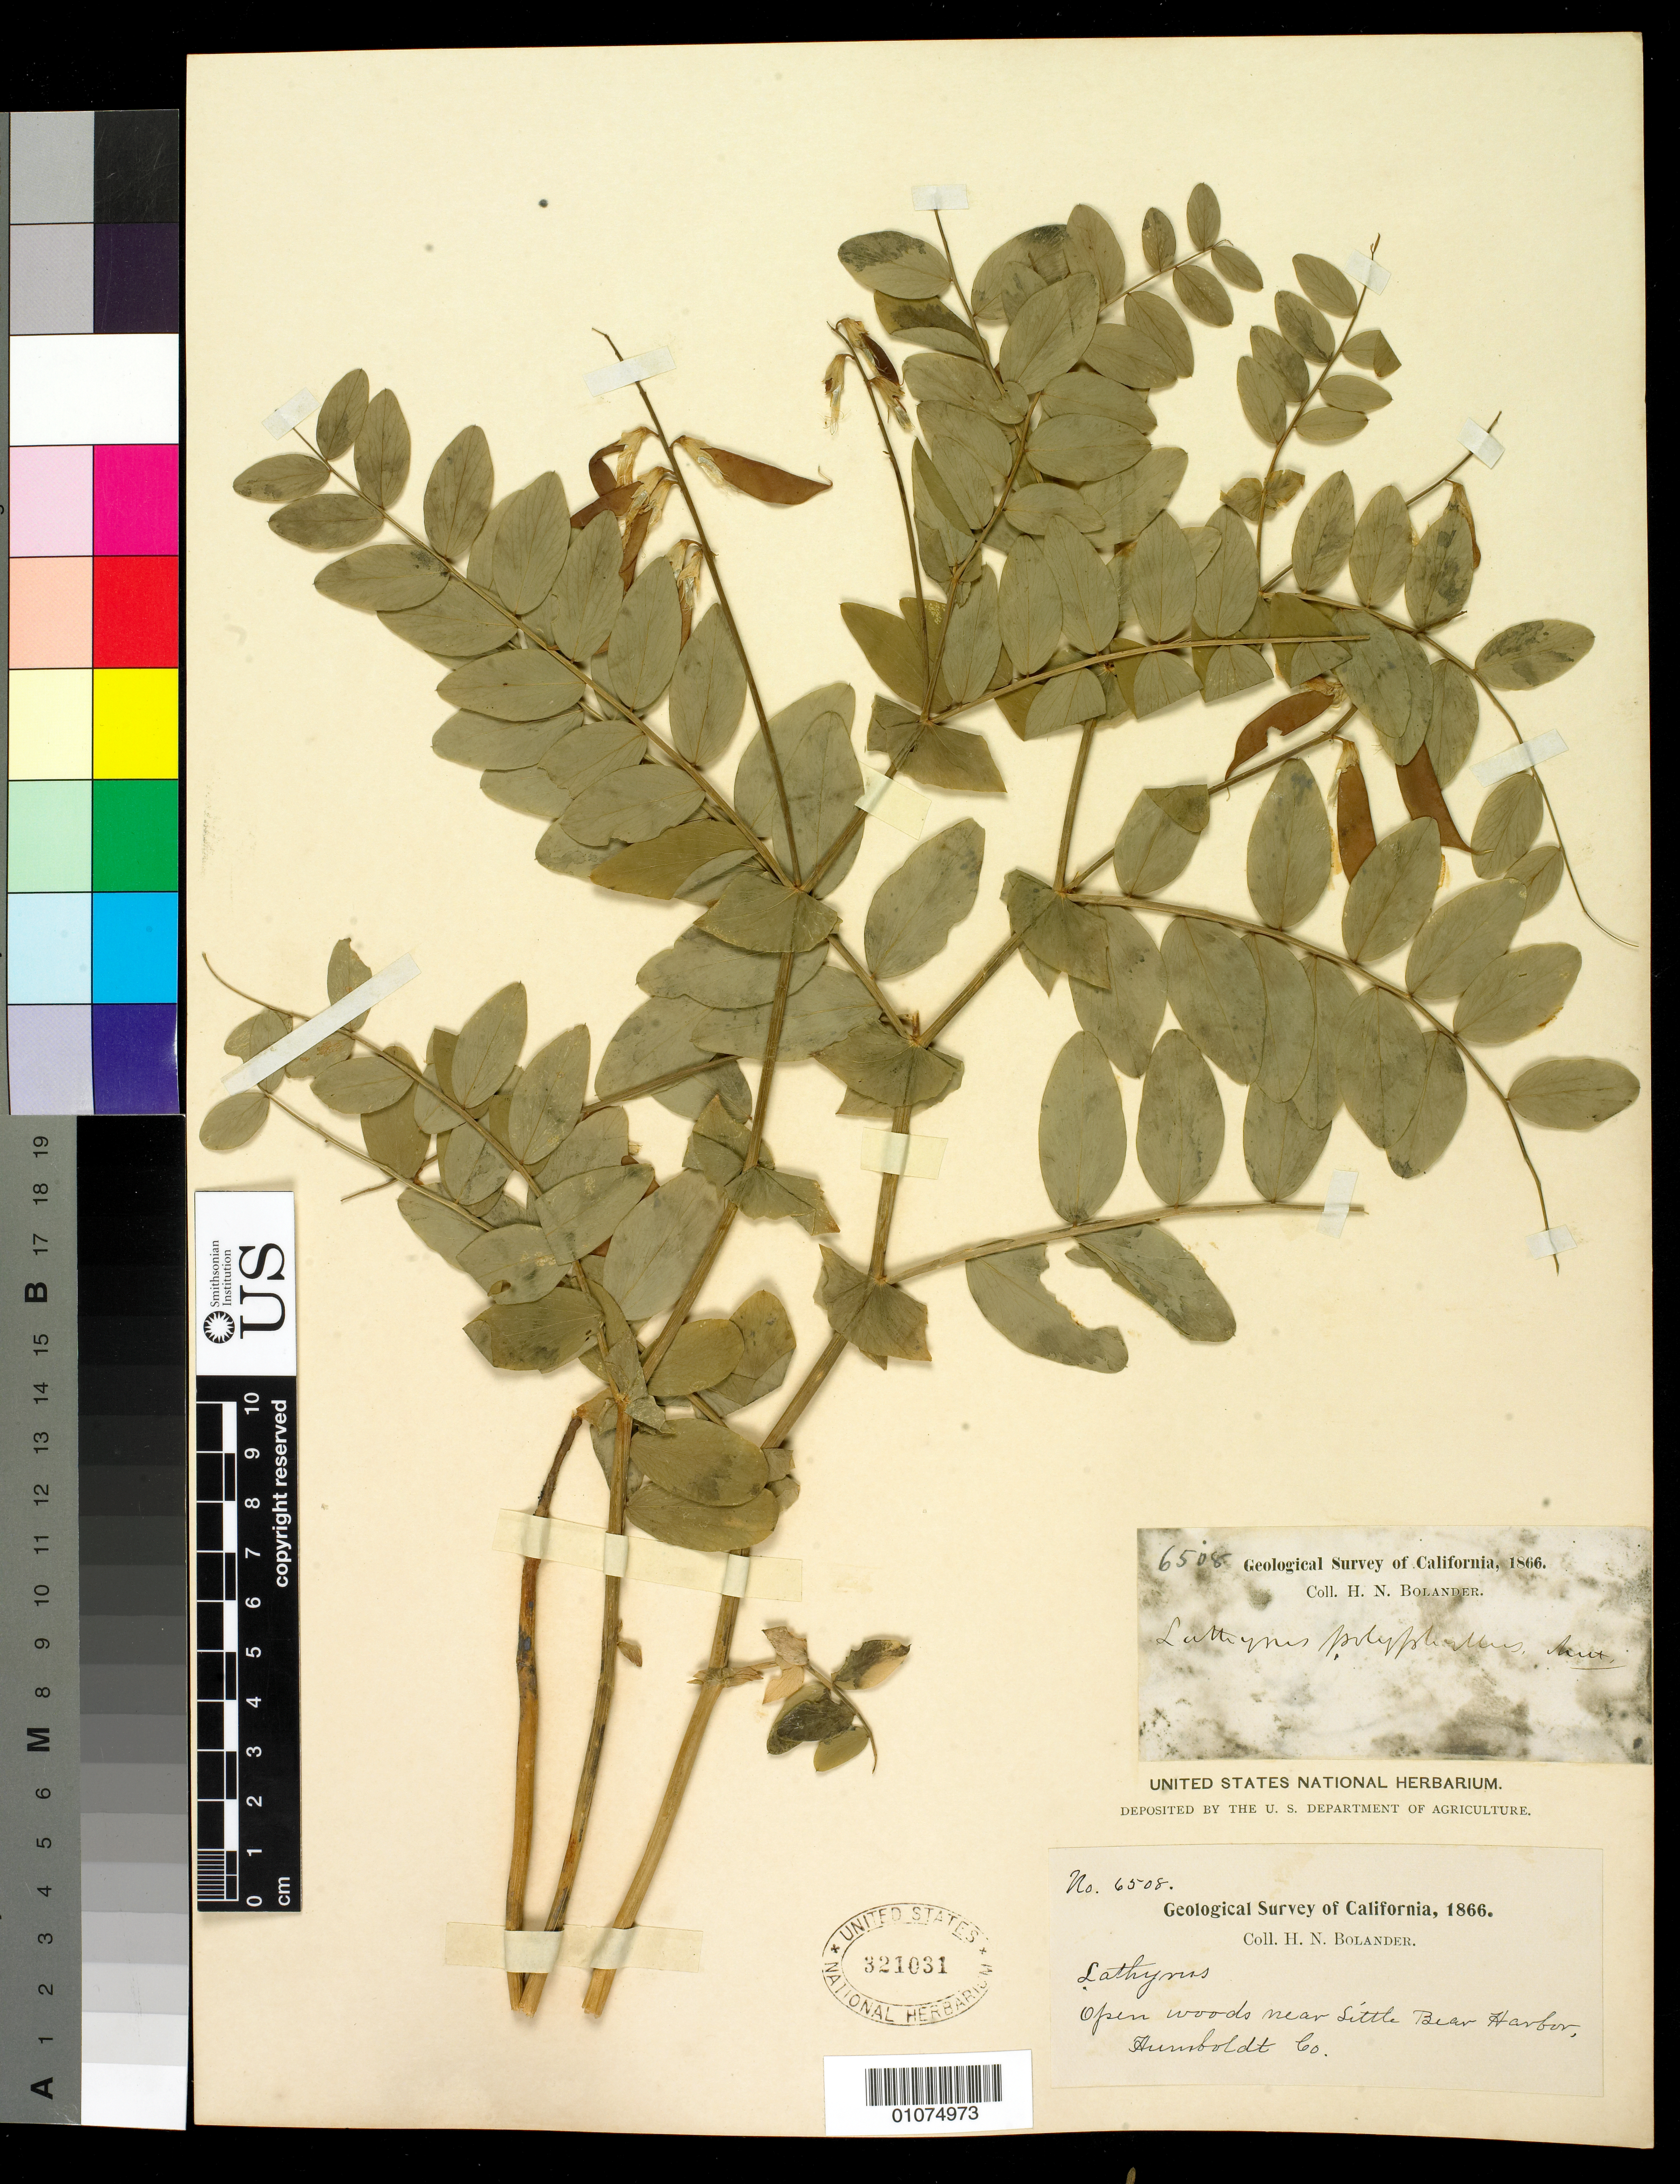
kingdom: Plantae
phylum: Tracheophyta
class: Magnoliopsida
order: Fabales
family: Fabaceae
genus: Lathyrus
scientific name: Lathyrus polyphyllus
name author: Nutt.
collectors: H. Bolander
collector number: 6508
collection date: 1866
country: United States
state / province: California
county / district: Humboldt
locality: Open woods near Little Bear Harbor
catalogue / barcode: US 321031